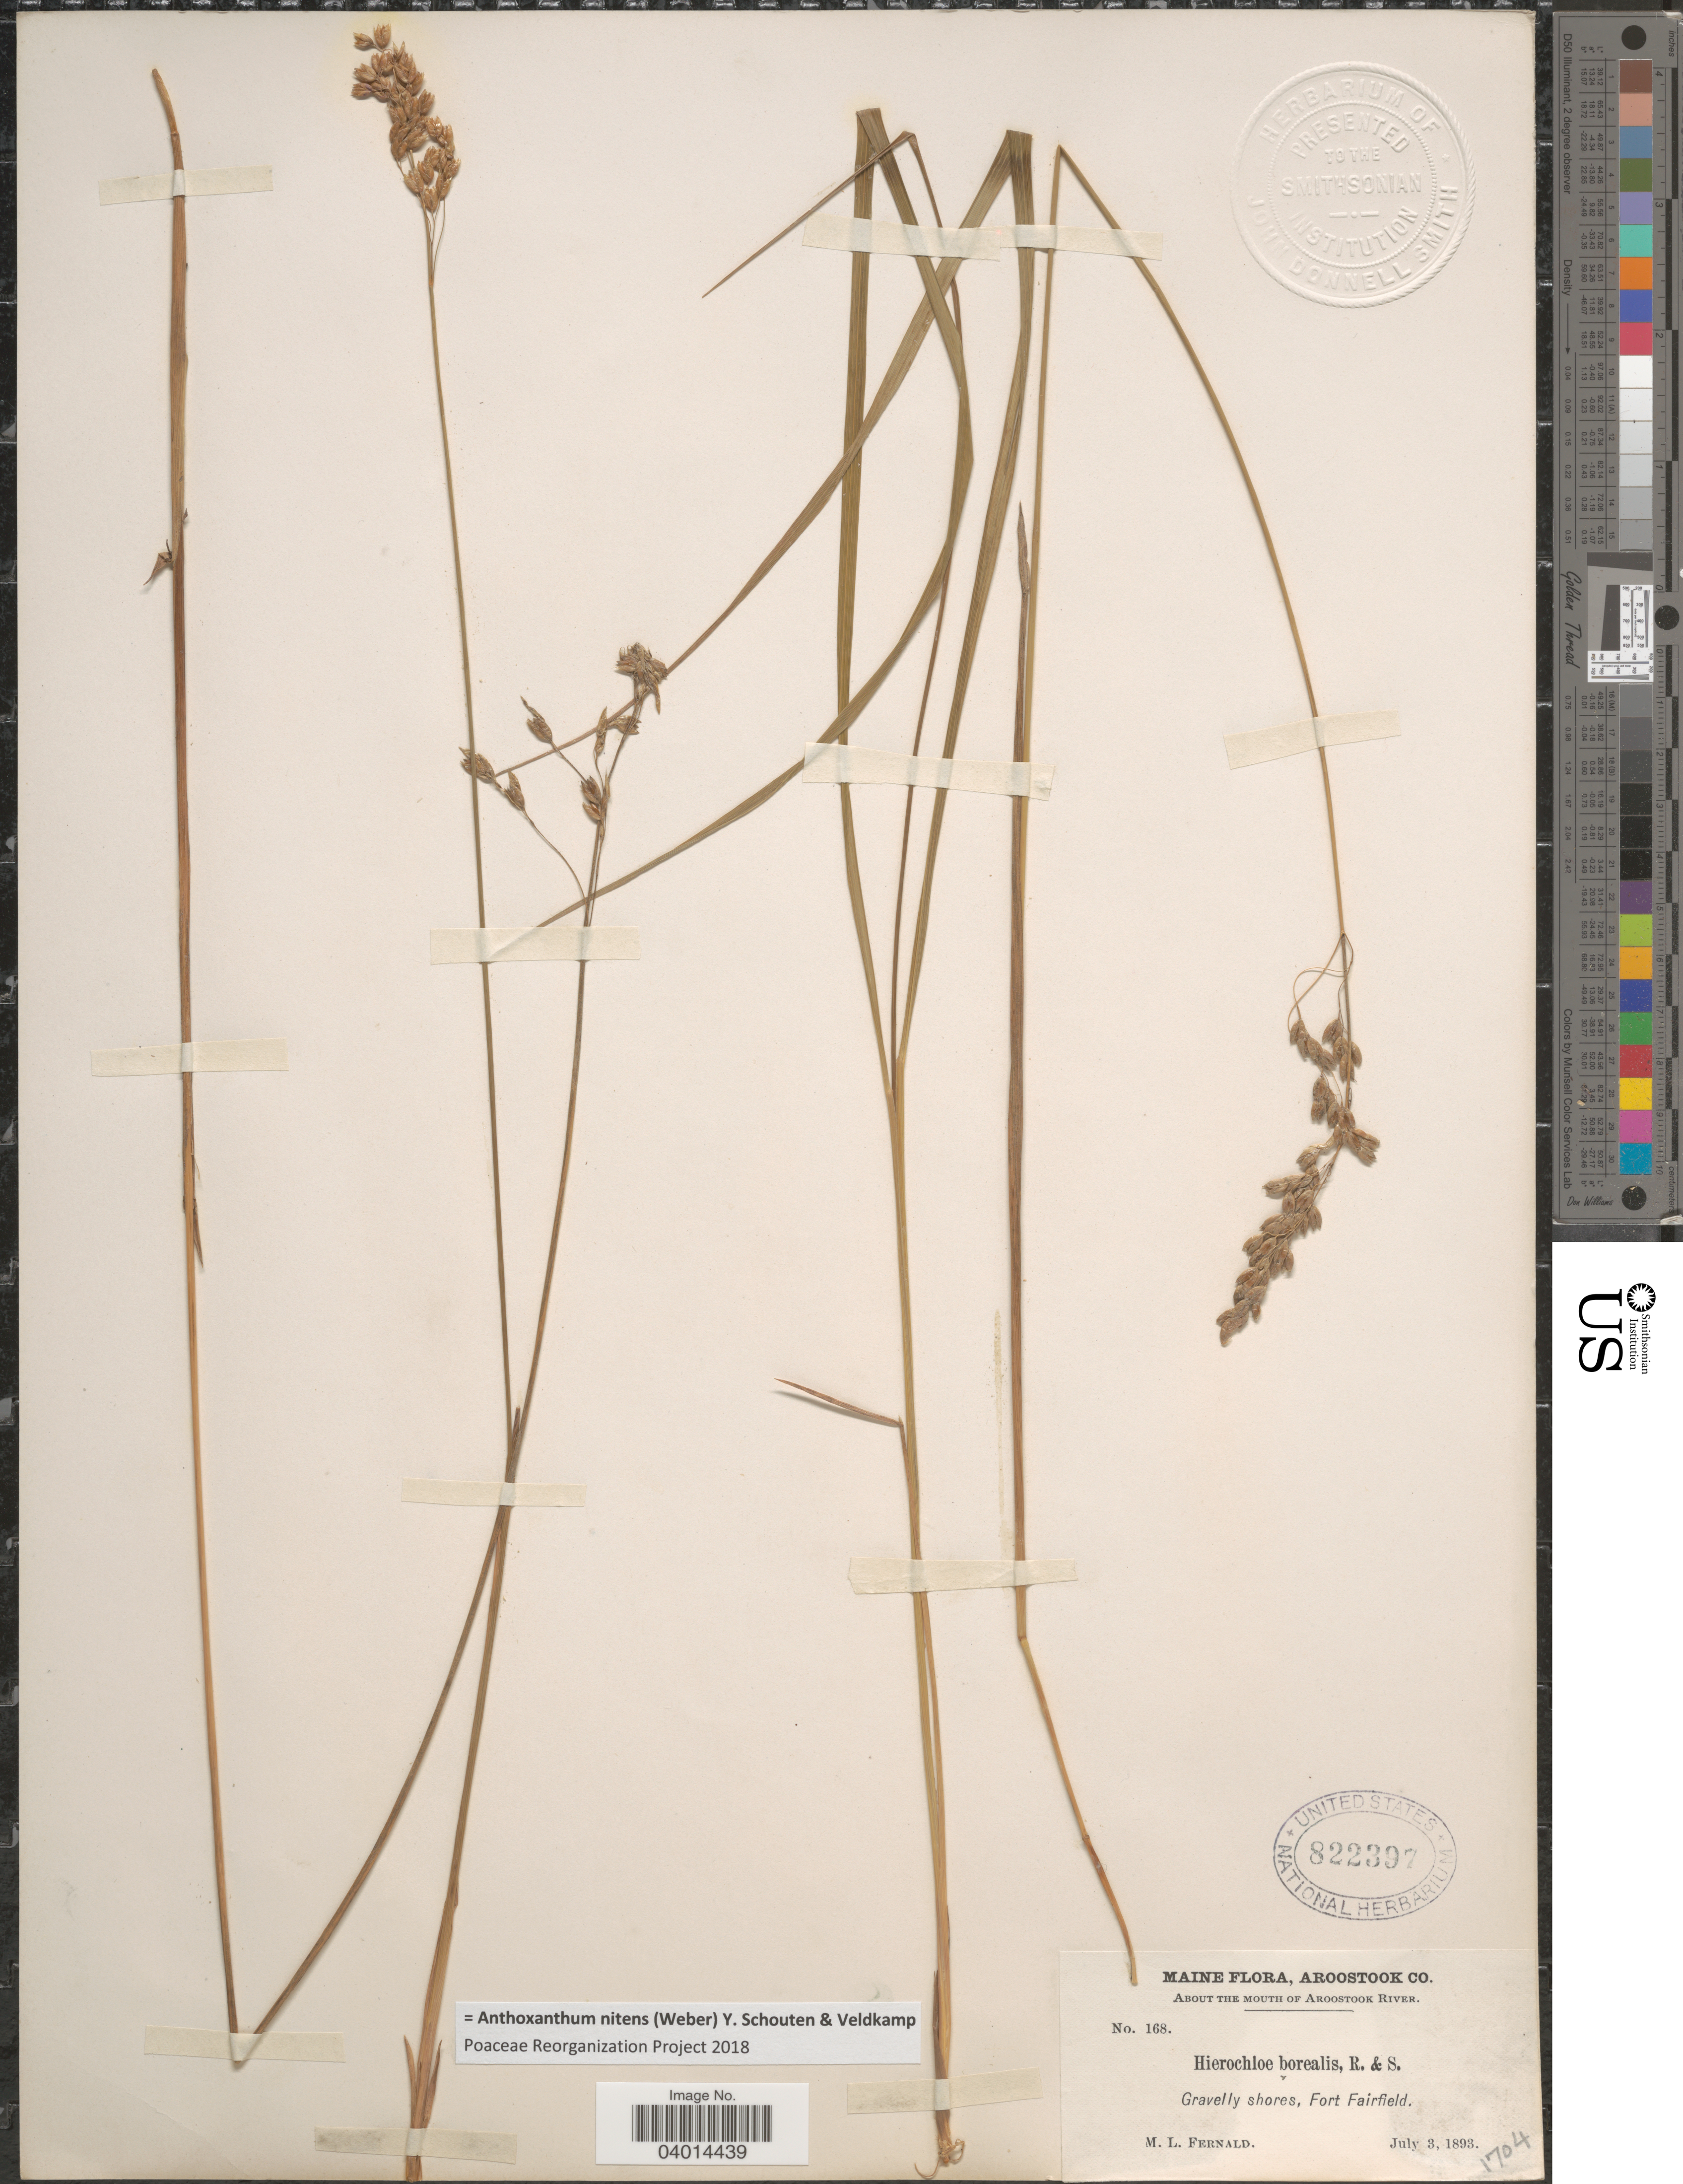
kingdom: Plantae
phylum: Tracheophyta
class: Liliopsida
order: Poales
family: Poaceae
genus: Anthoxanthum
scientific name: Anthoxanthum nitens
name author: (G.H. Weber) R.T.A. Schouten & Veldkamp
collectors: M. L. Fernald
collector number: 168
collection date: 1893-07-03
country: United States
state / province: Maine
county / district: Aroostook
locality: About the mouth of Aroostook River. Fort Fairfield.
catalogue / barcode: US 822397